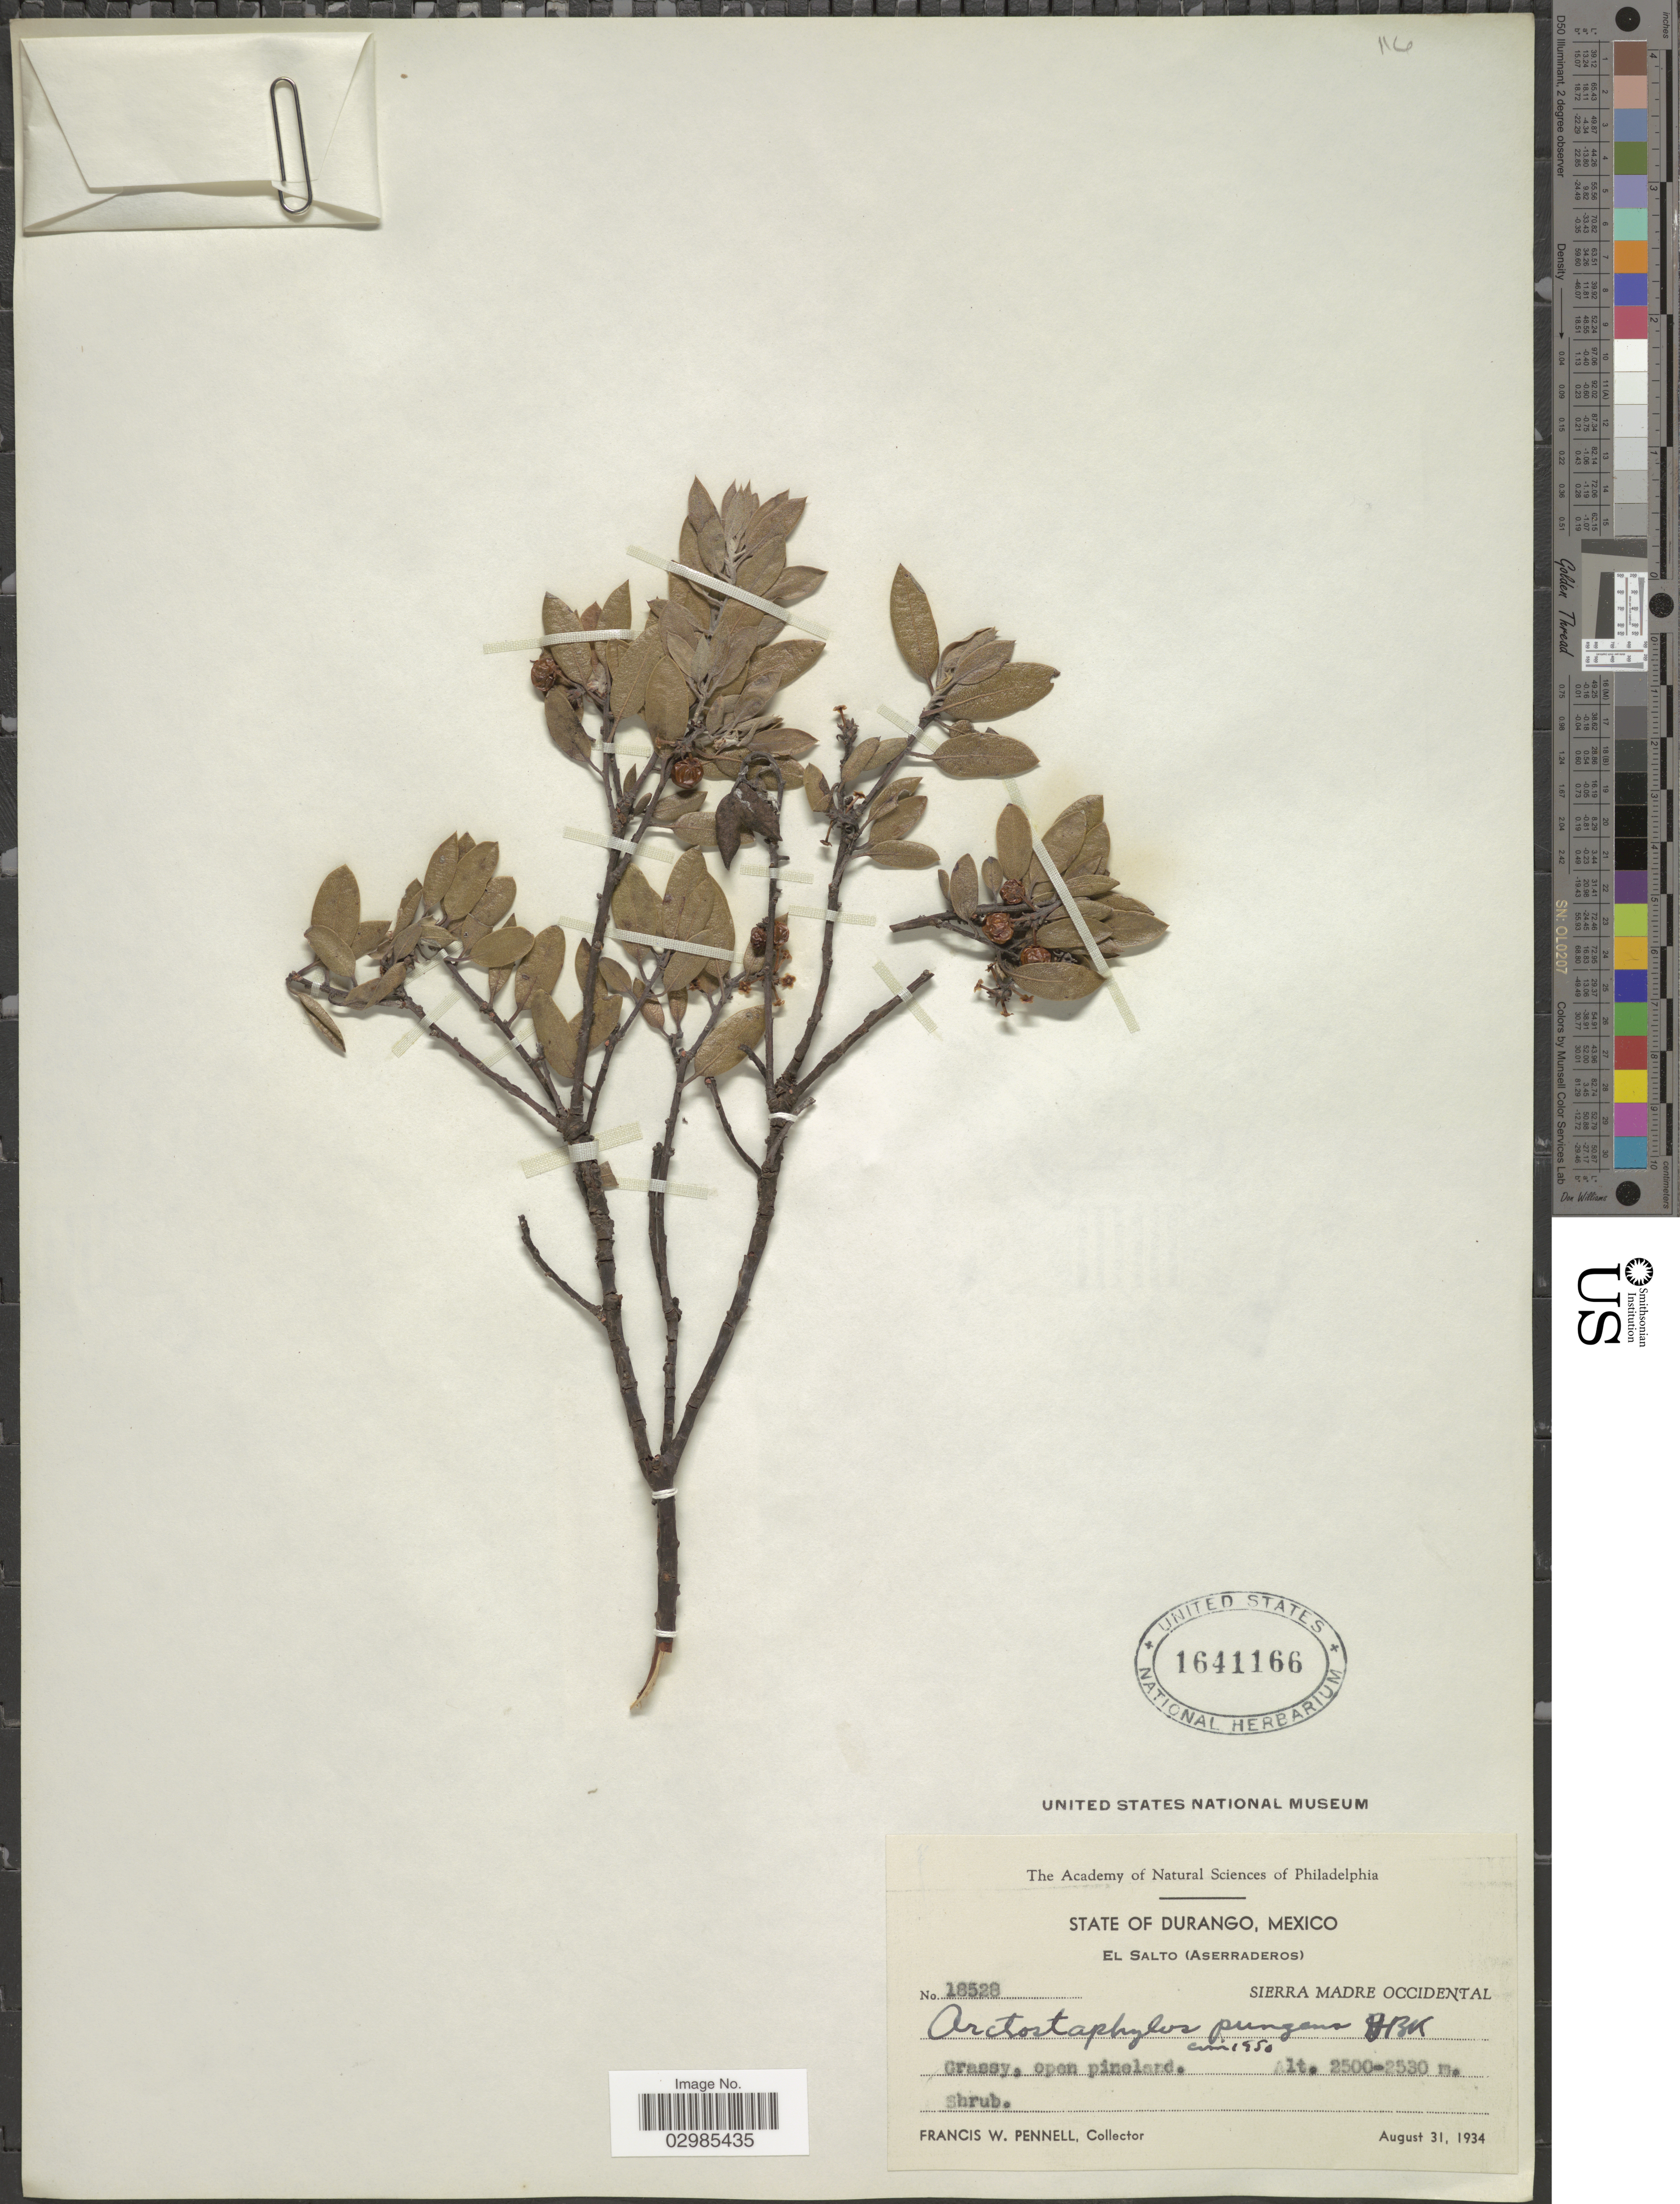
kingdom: Plantae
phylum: Tracheophyta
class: Magnoliopsida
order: Ericales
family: Ericaceae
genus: Arctostaphylos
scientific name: Arctostaphylos pungens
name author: Kunth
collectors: F. W. Pennell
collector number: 18528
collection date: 1934-08-31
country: Mexico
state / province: Durango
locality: El Salto (Aserraderos) Sierra Madre Occidental.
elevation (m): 2500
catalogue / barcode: US 1641166